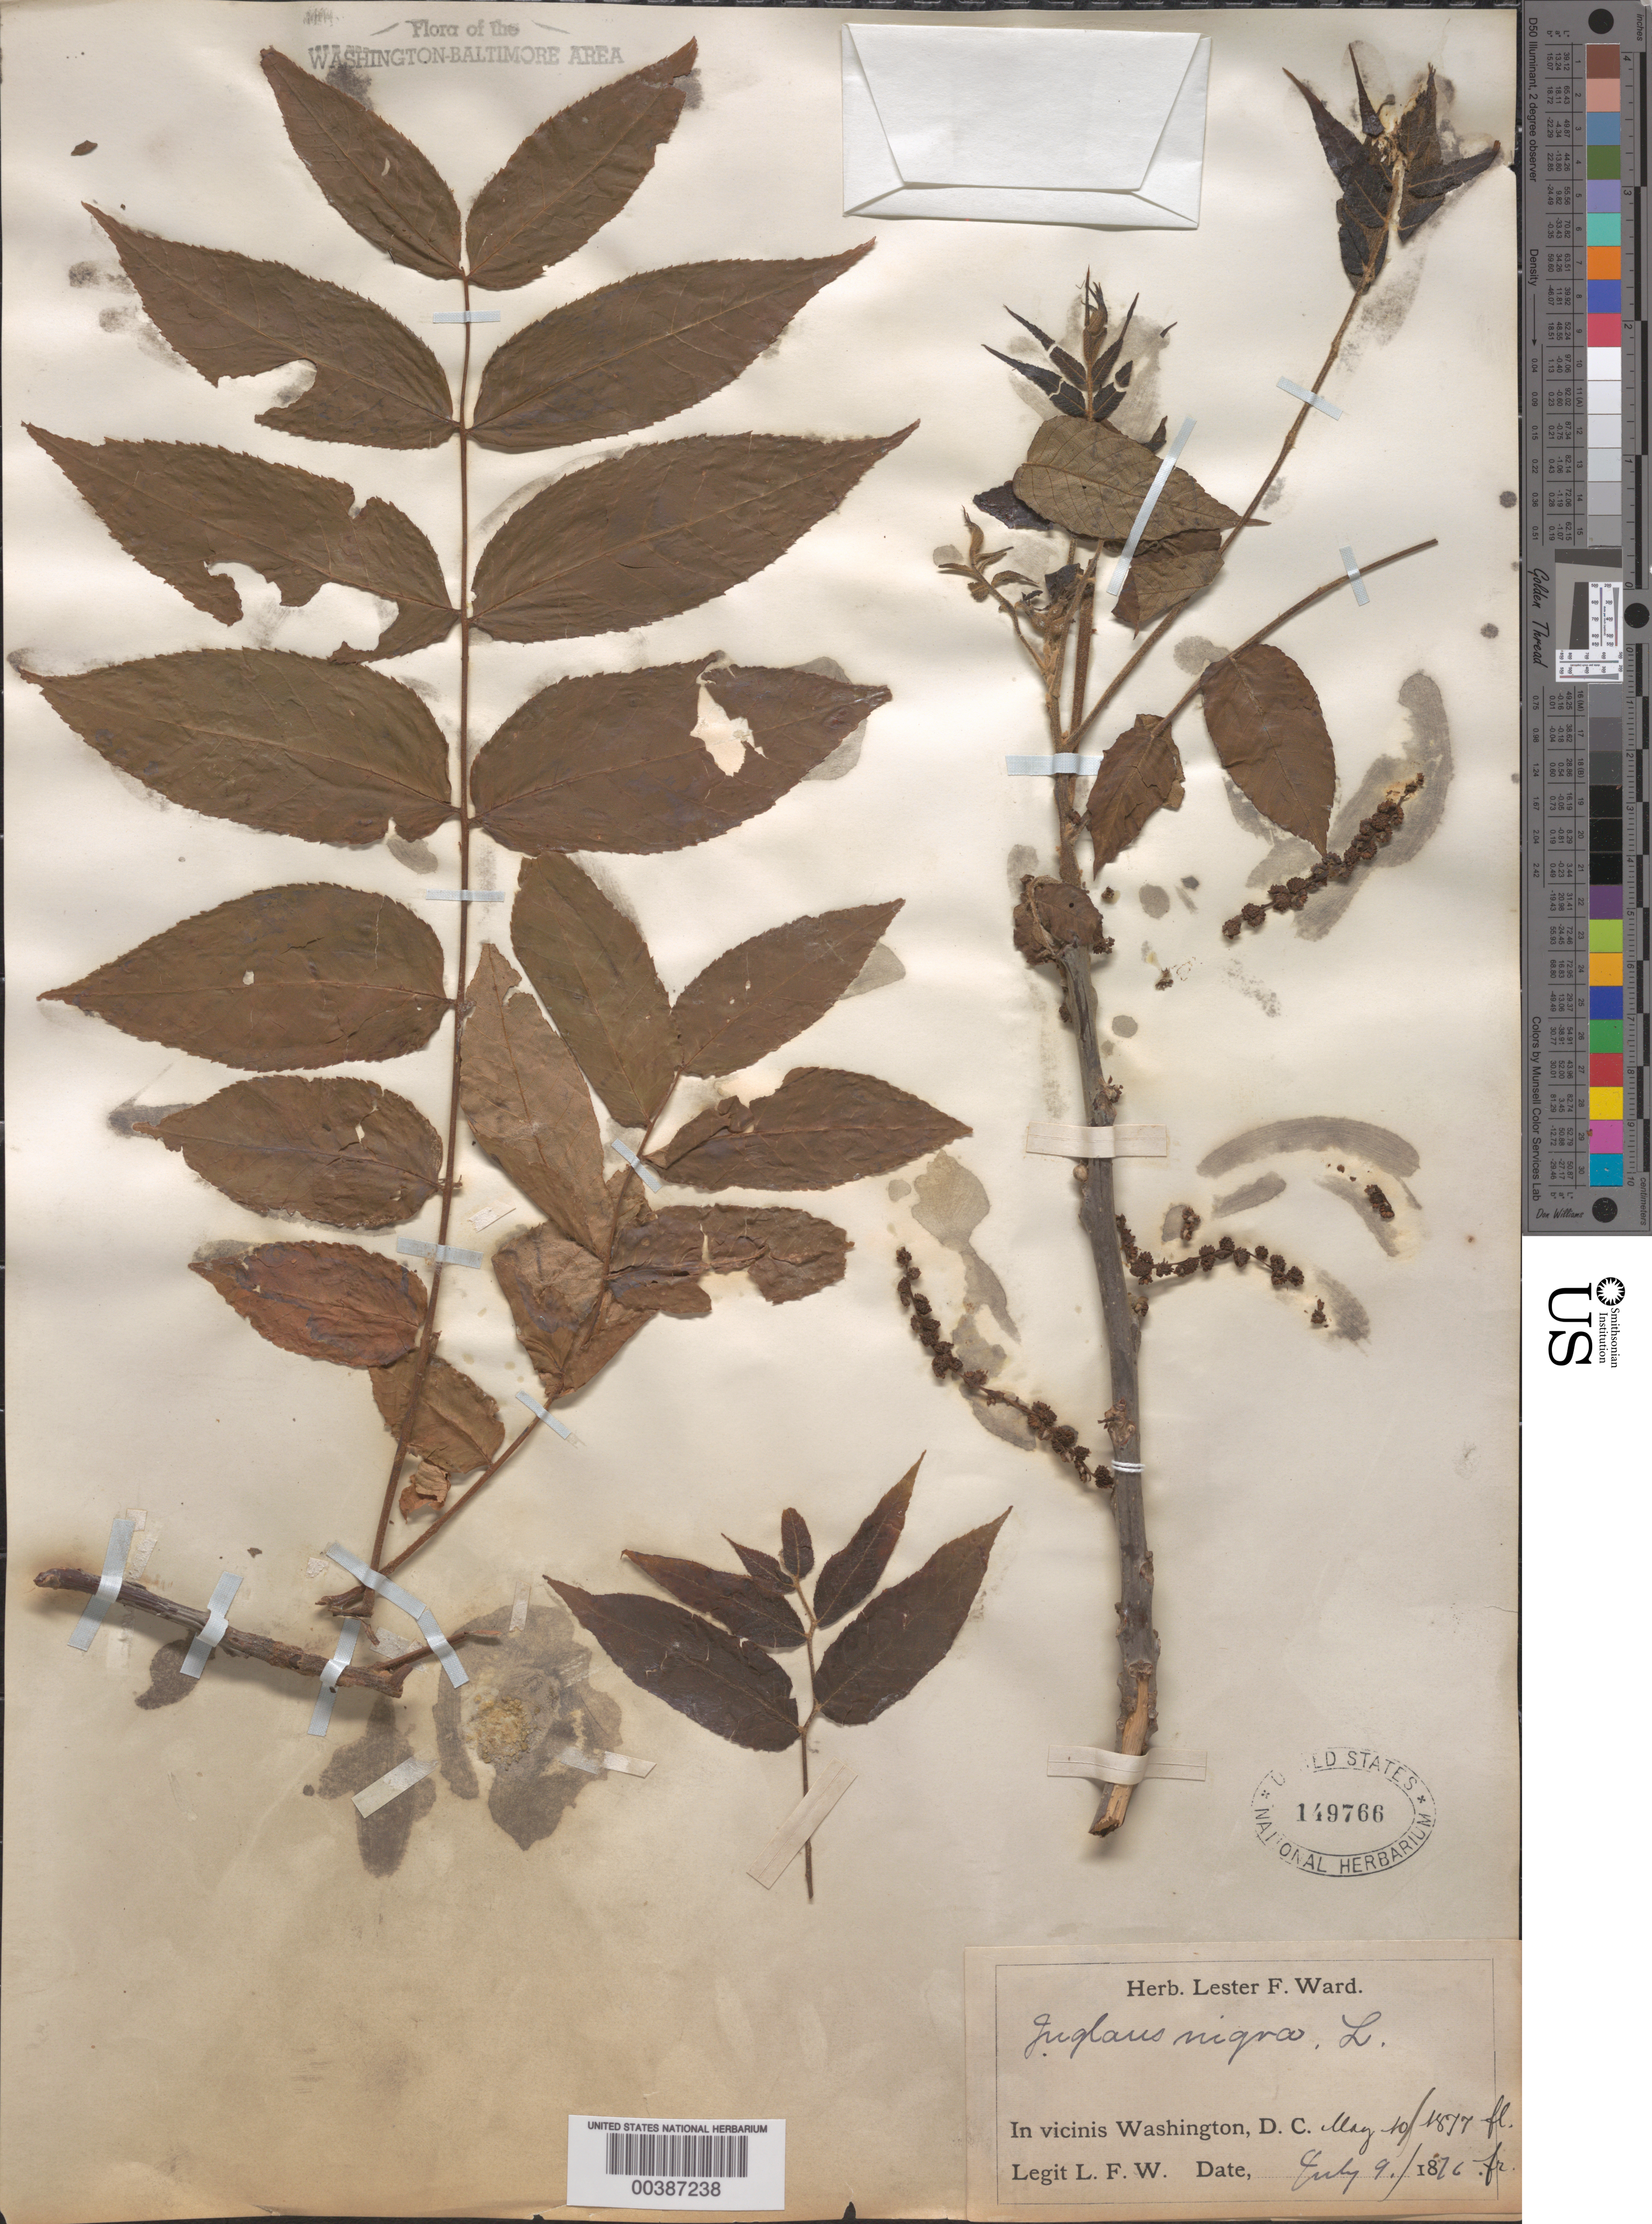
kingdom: Plantae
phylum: Tracheophyta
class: Magnoliopsida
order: Fagales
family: Juglandaceae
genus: Juglans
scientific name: Juglans nigra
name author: L.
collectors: L. F. Ward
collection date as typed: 09 Jul 1876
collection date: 1876-07-09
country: United States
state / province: District of Columbia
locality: Washington DC area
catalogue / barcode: US 149766